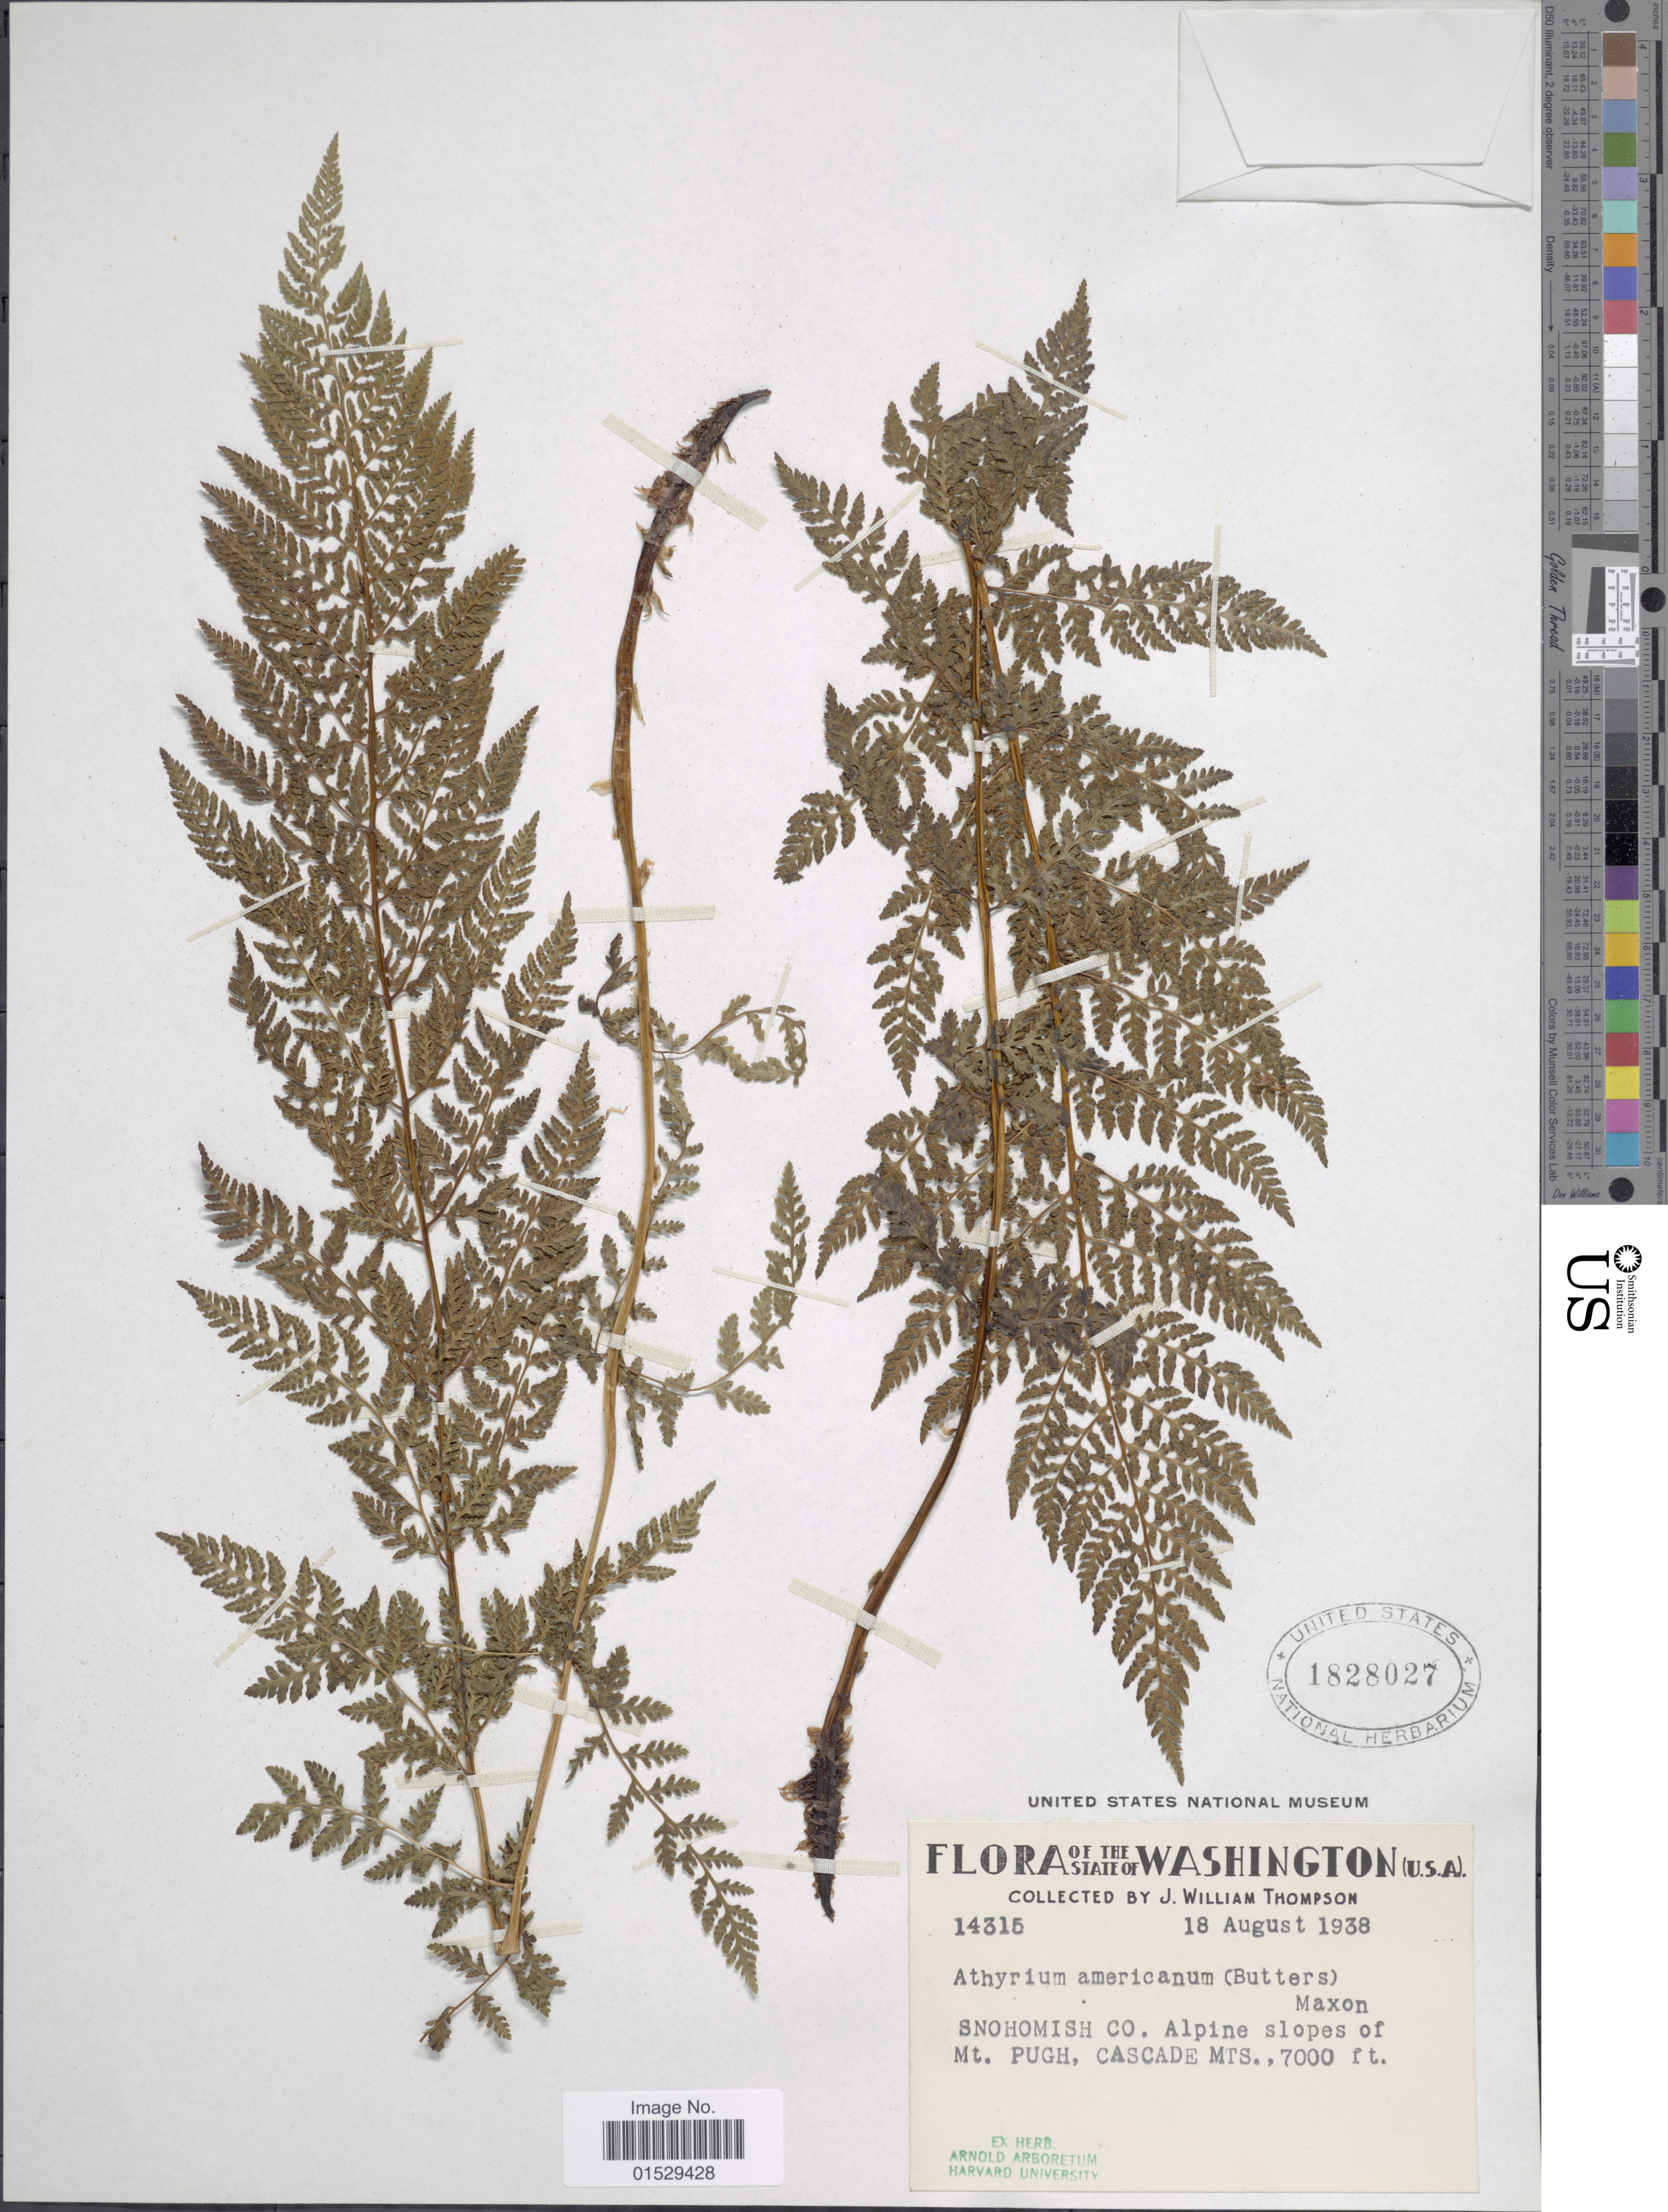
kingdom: Plantae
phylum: Tracheophyta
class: Polypodiopsida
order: Polypodiales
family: Athyriaceae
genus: Athyrium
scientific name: Athyrium distentifolilum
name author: Tausch ex Opiz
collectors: J. W. Thompson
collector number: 14315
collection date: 1938-08-18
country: United States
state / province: Washington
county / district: Snohomish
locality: State of Washington (U.S.A.), Snohomish co., Alpine slopes of Mt. Pugh, Cascade Mts.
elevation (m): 2134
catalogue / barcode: US 1828027